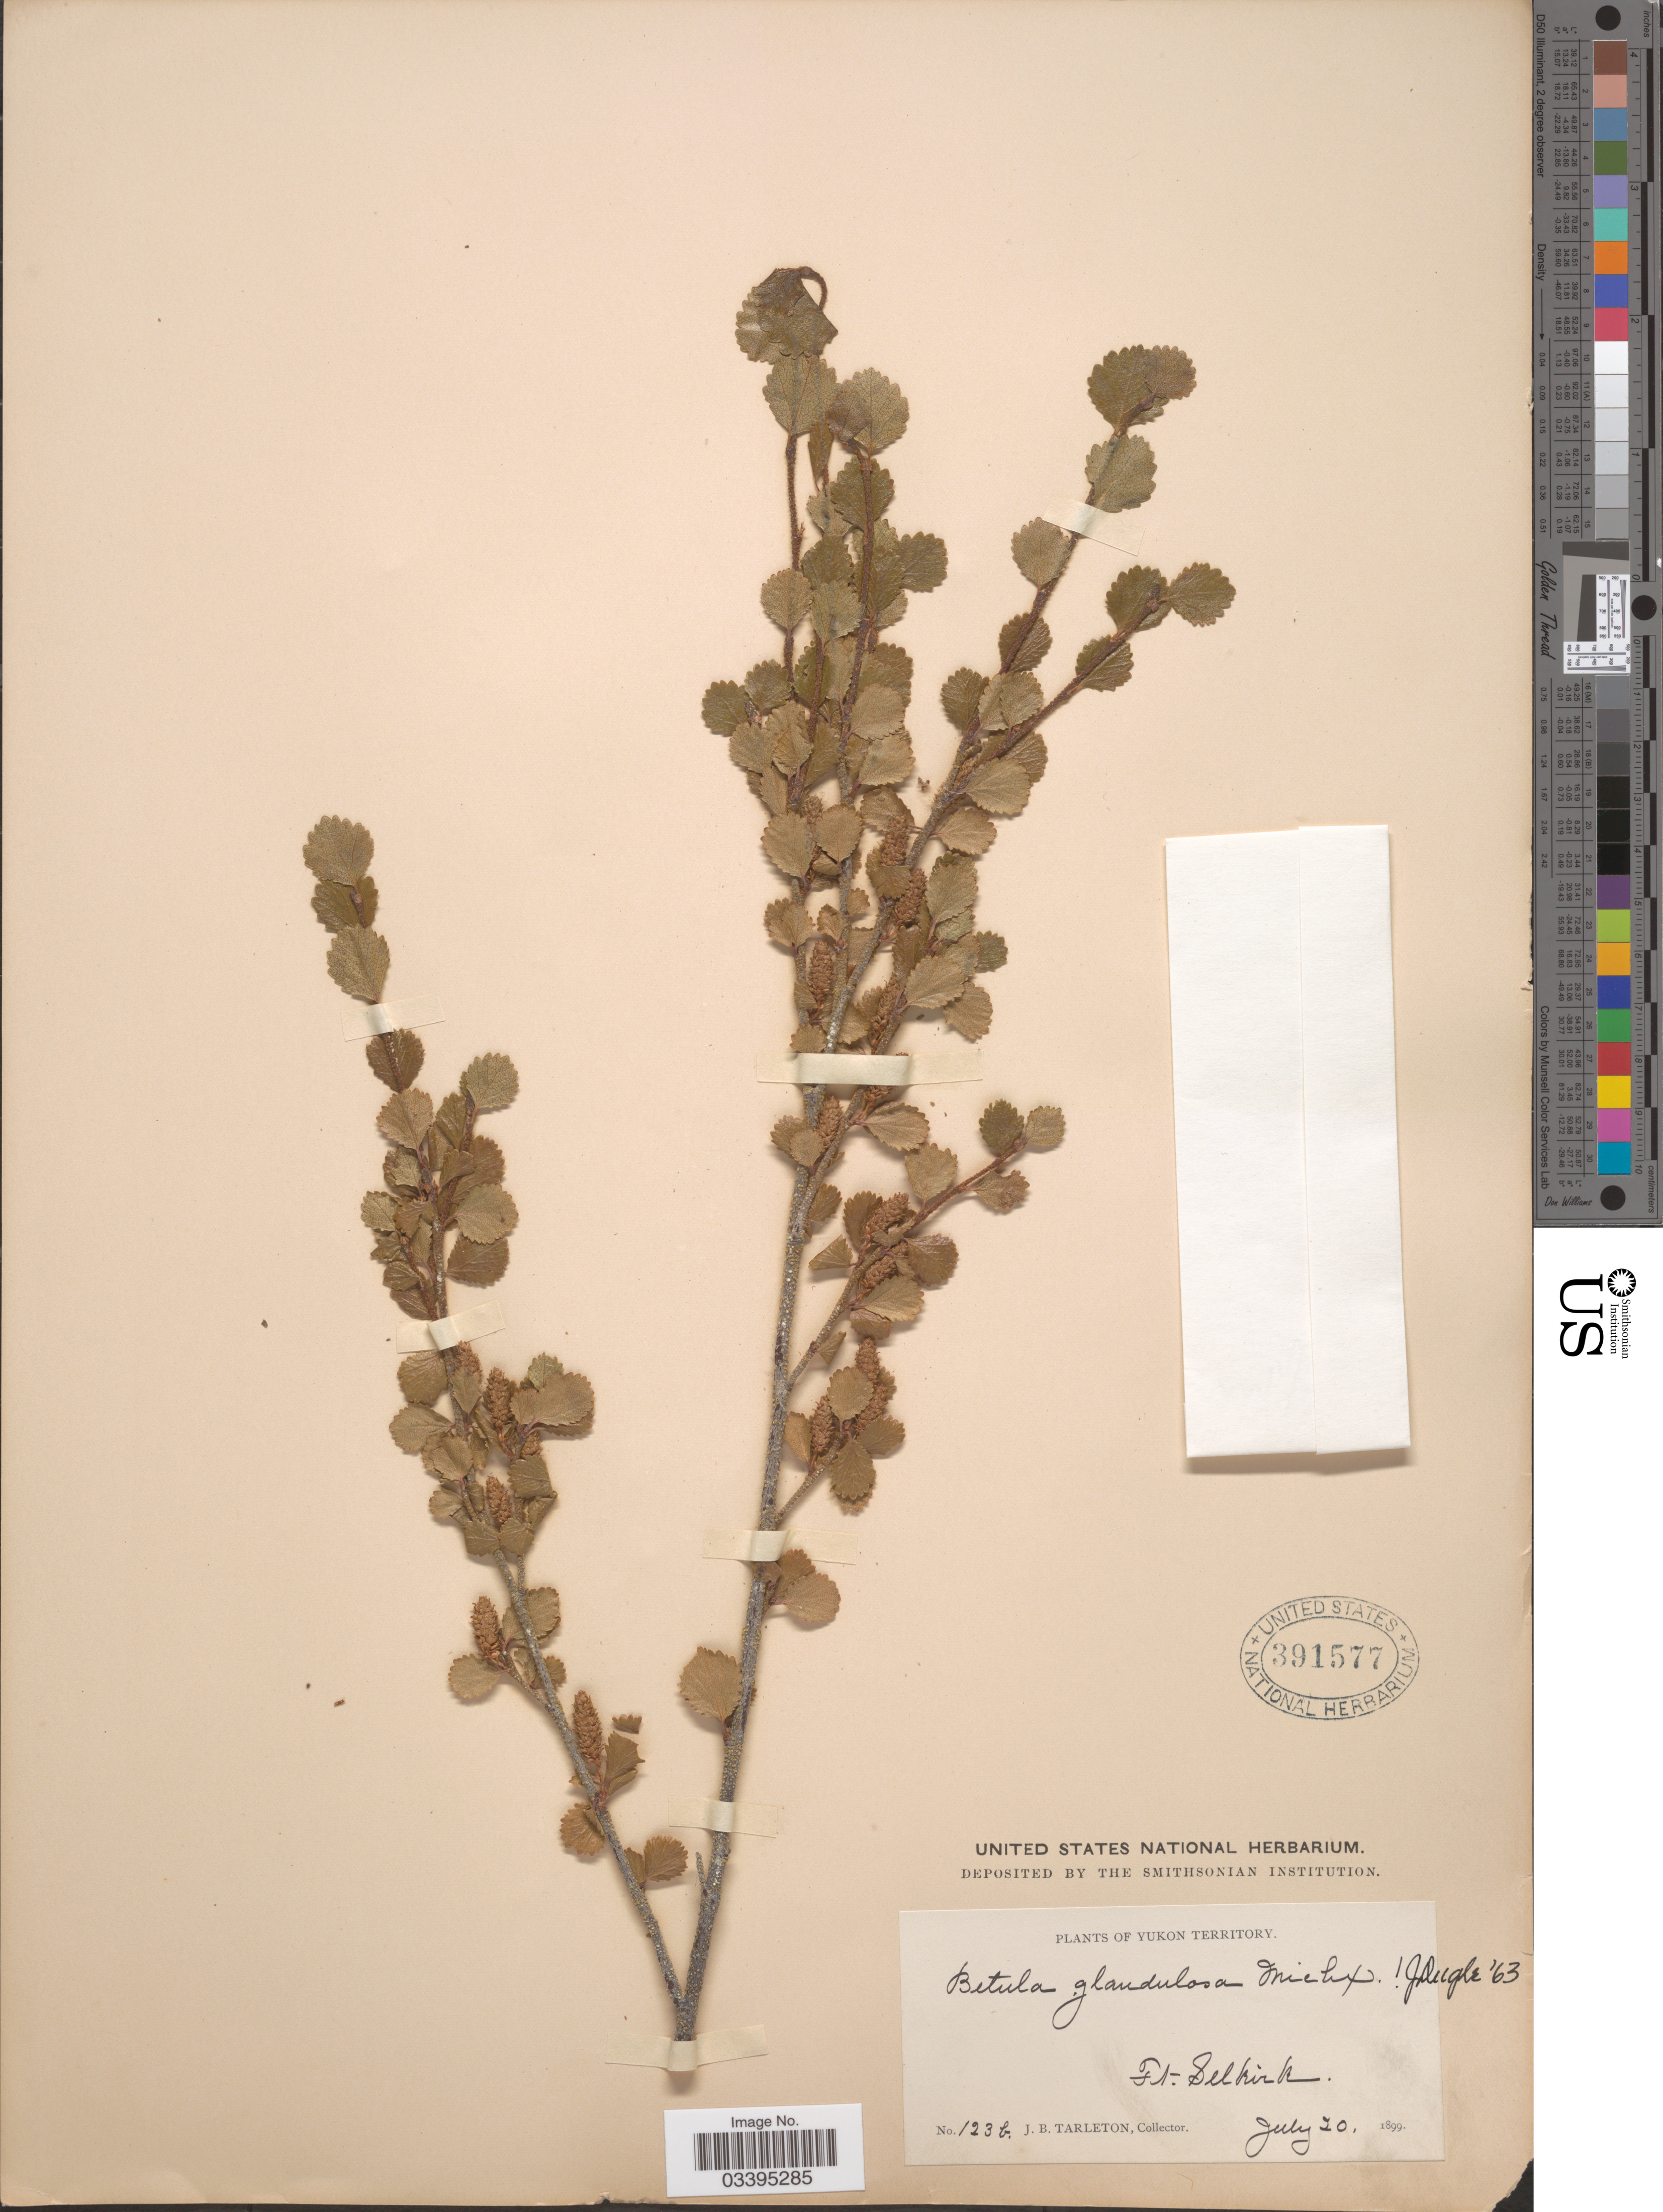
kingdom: Plantae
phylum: Tracheophyta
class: Magnoliopsida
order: Fagales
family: Betulaceae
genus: Betula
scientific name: Betula glandulosa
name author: Michx.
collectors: J. Tarleton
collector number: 123 b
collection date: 1899-07-20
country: Canada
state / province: Yukon Territory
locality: Ft. Selkirk.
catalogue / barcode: US 391577